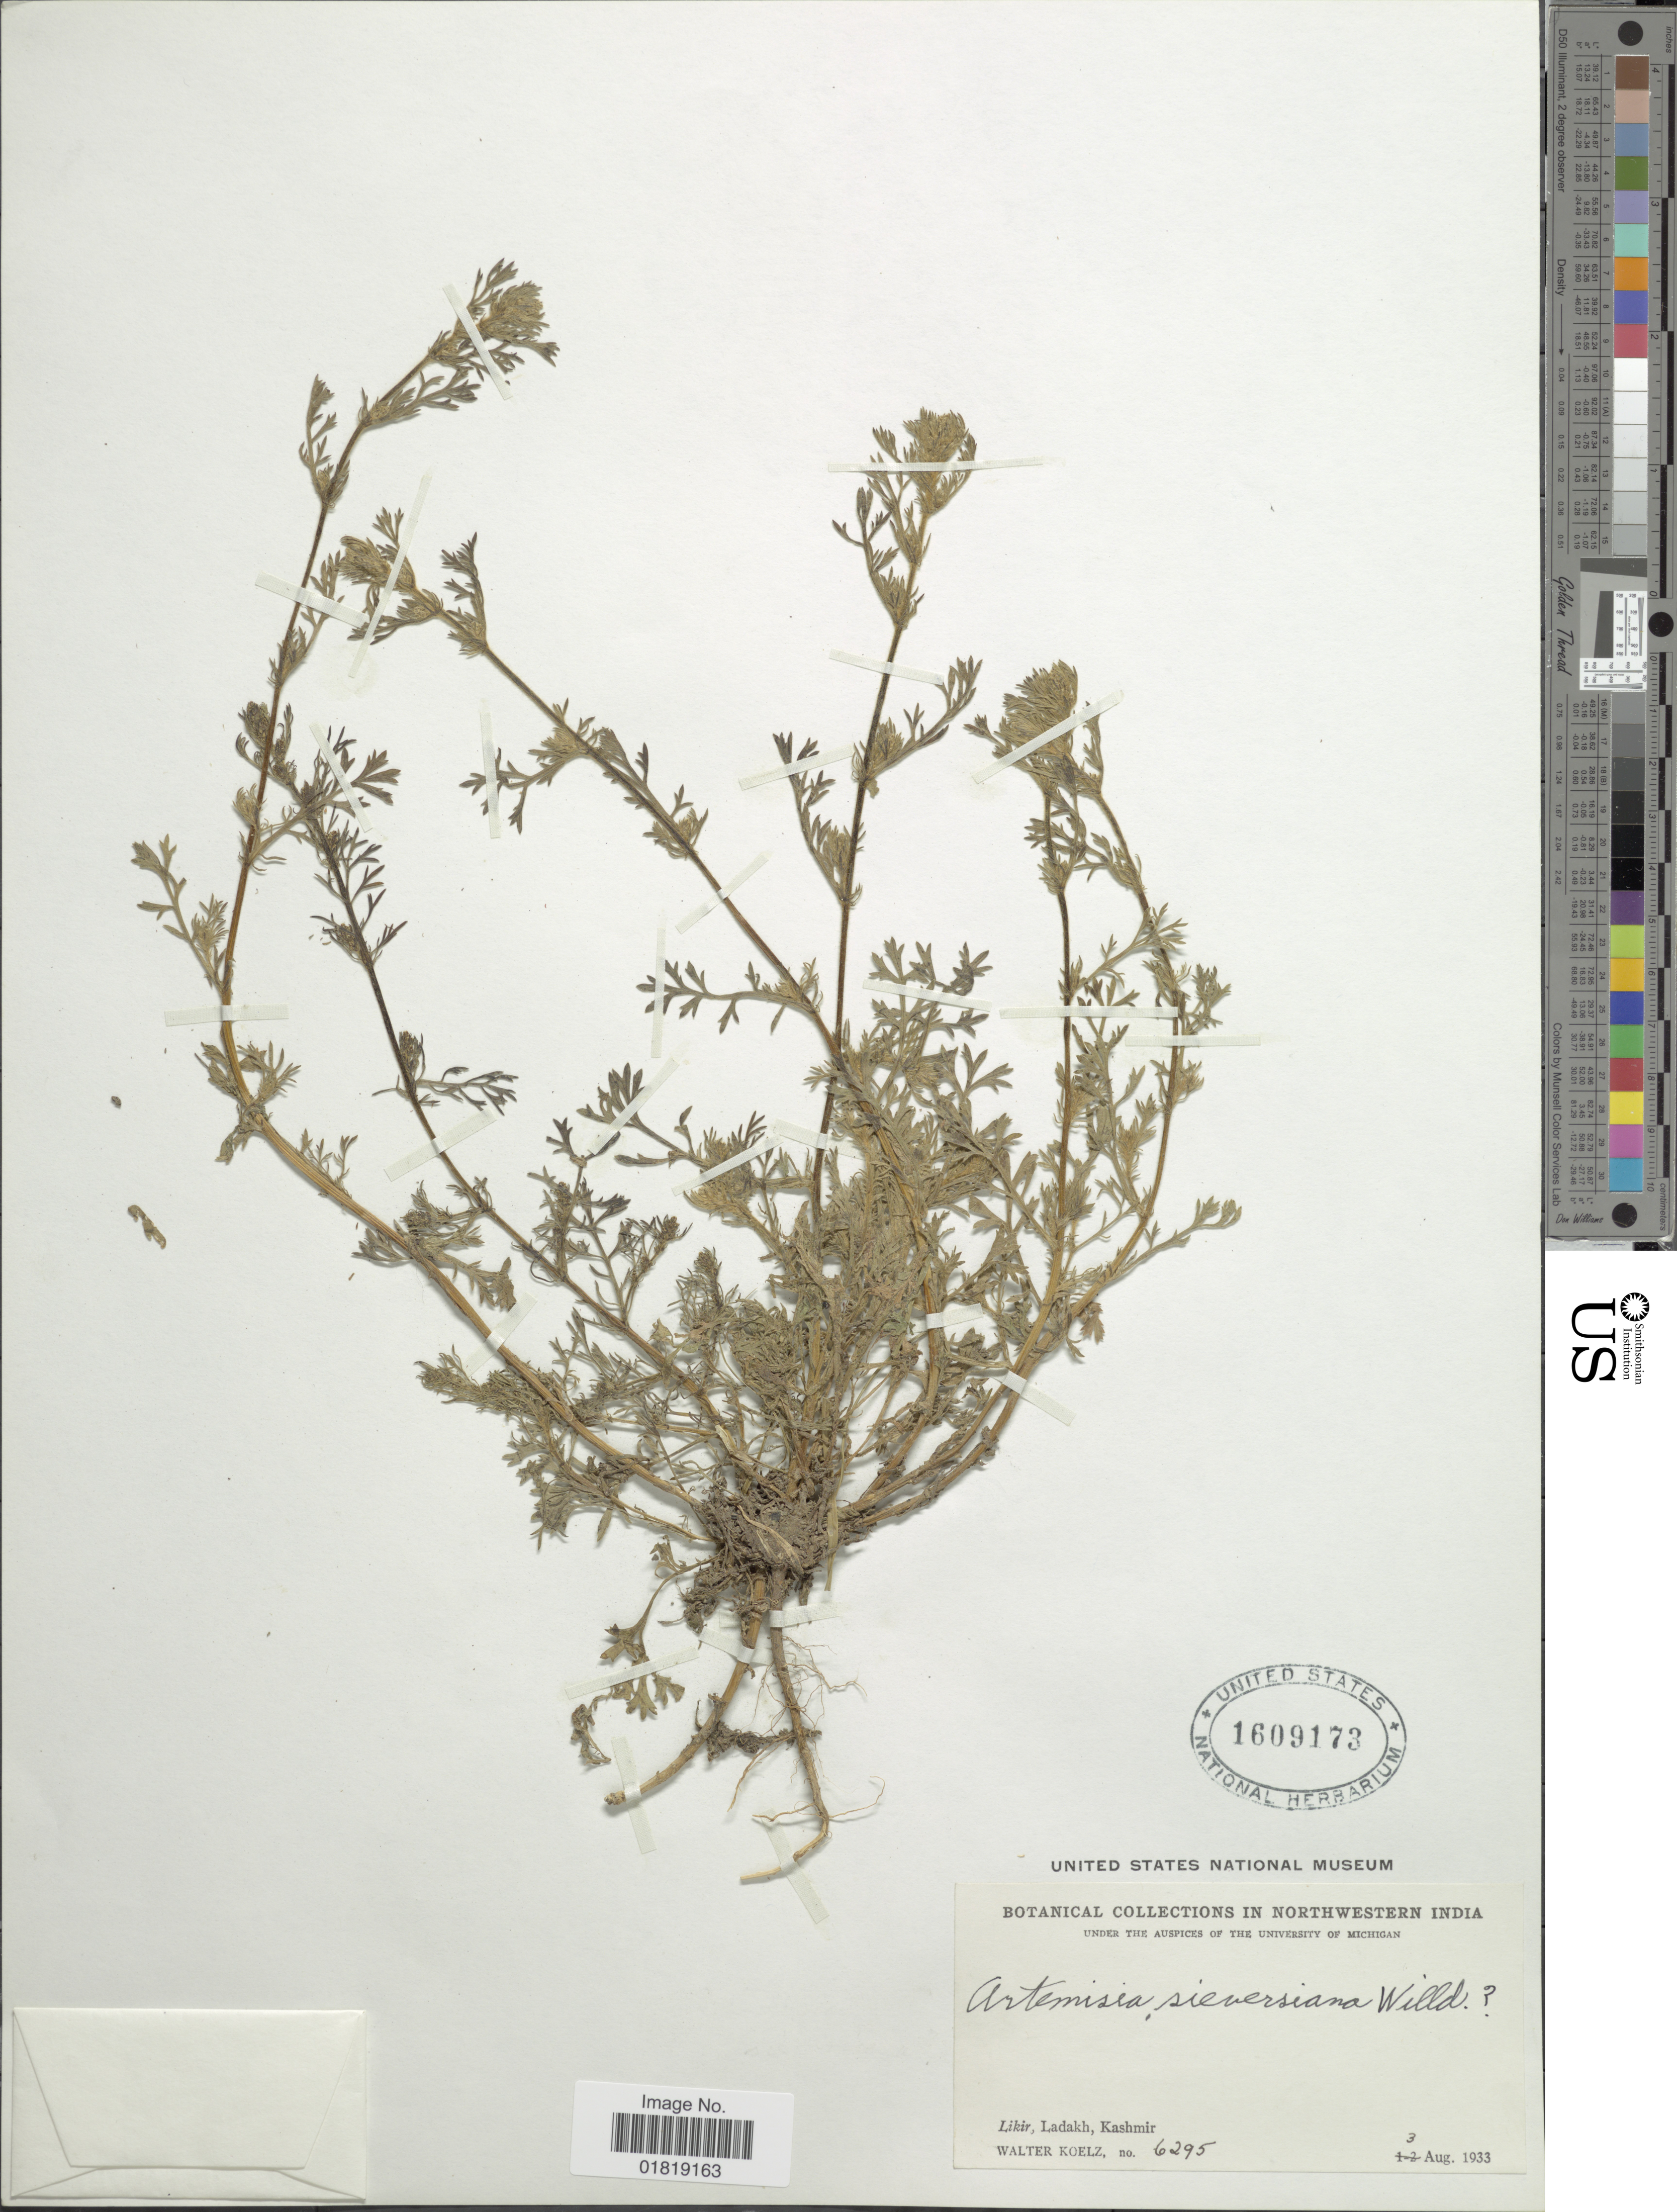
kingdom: Plantae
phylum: Tracheophyta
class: Magnoliopsida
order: Asterales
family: Asteraceae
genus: Artemisia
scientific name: Artemisia sieversiana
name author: Willd.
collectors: W. N. Koelz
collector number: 6295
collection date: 1933-08-03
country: India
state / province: Jammu and Kashmir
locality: Northwestern India, Likir, Ladakh, Kashmir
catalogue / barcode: US 1609173